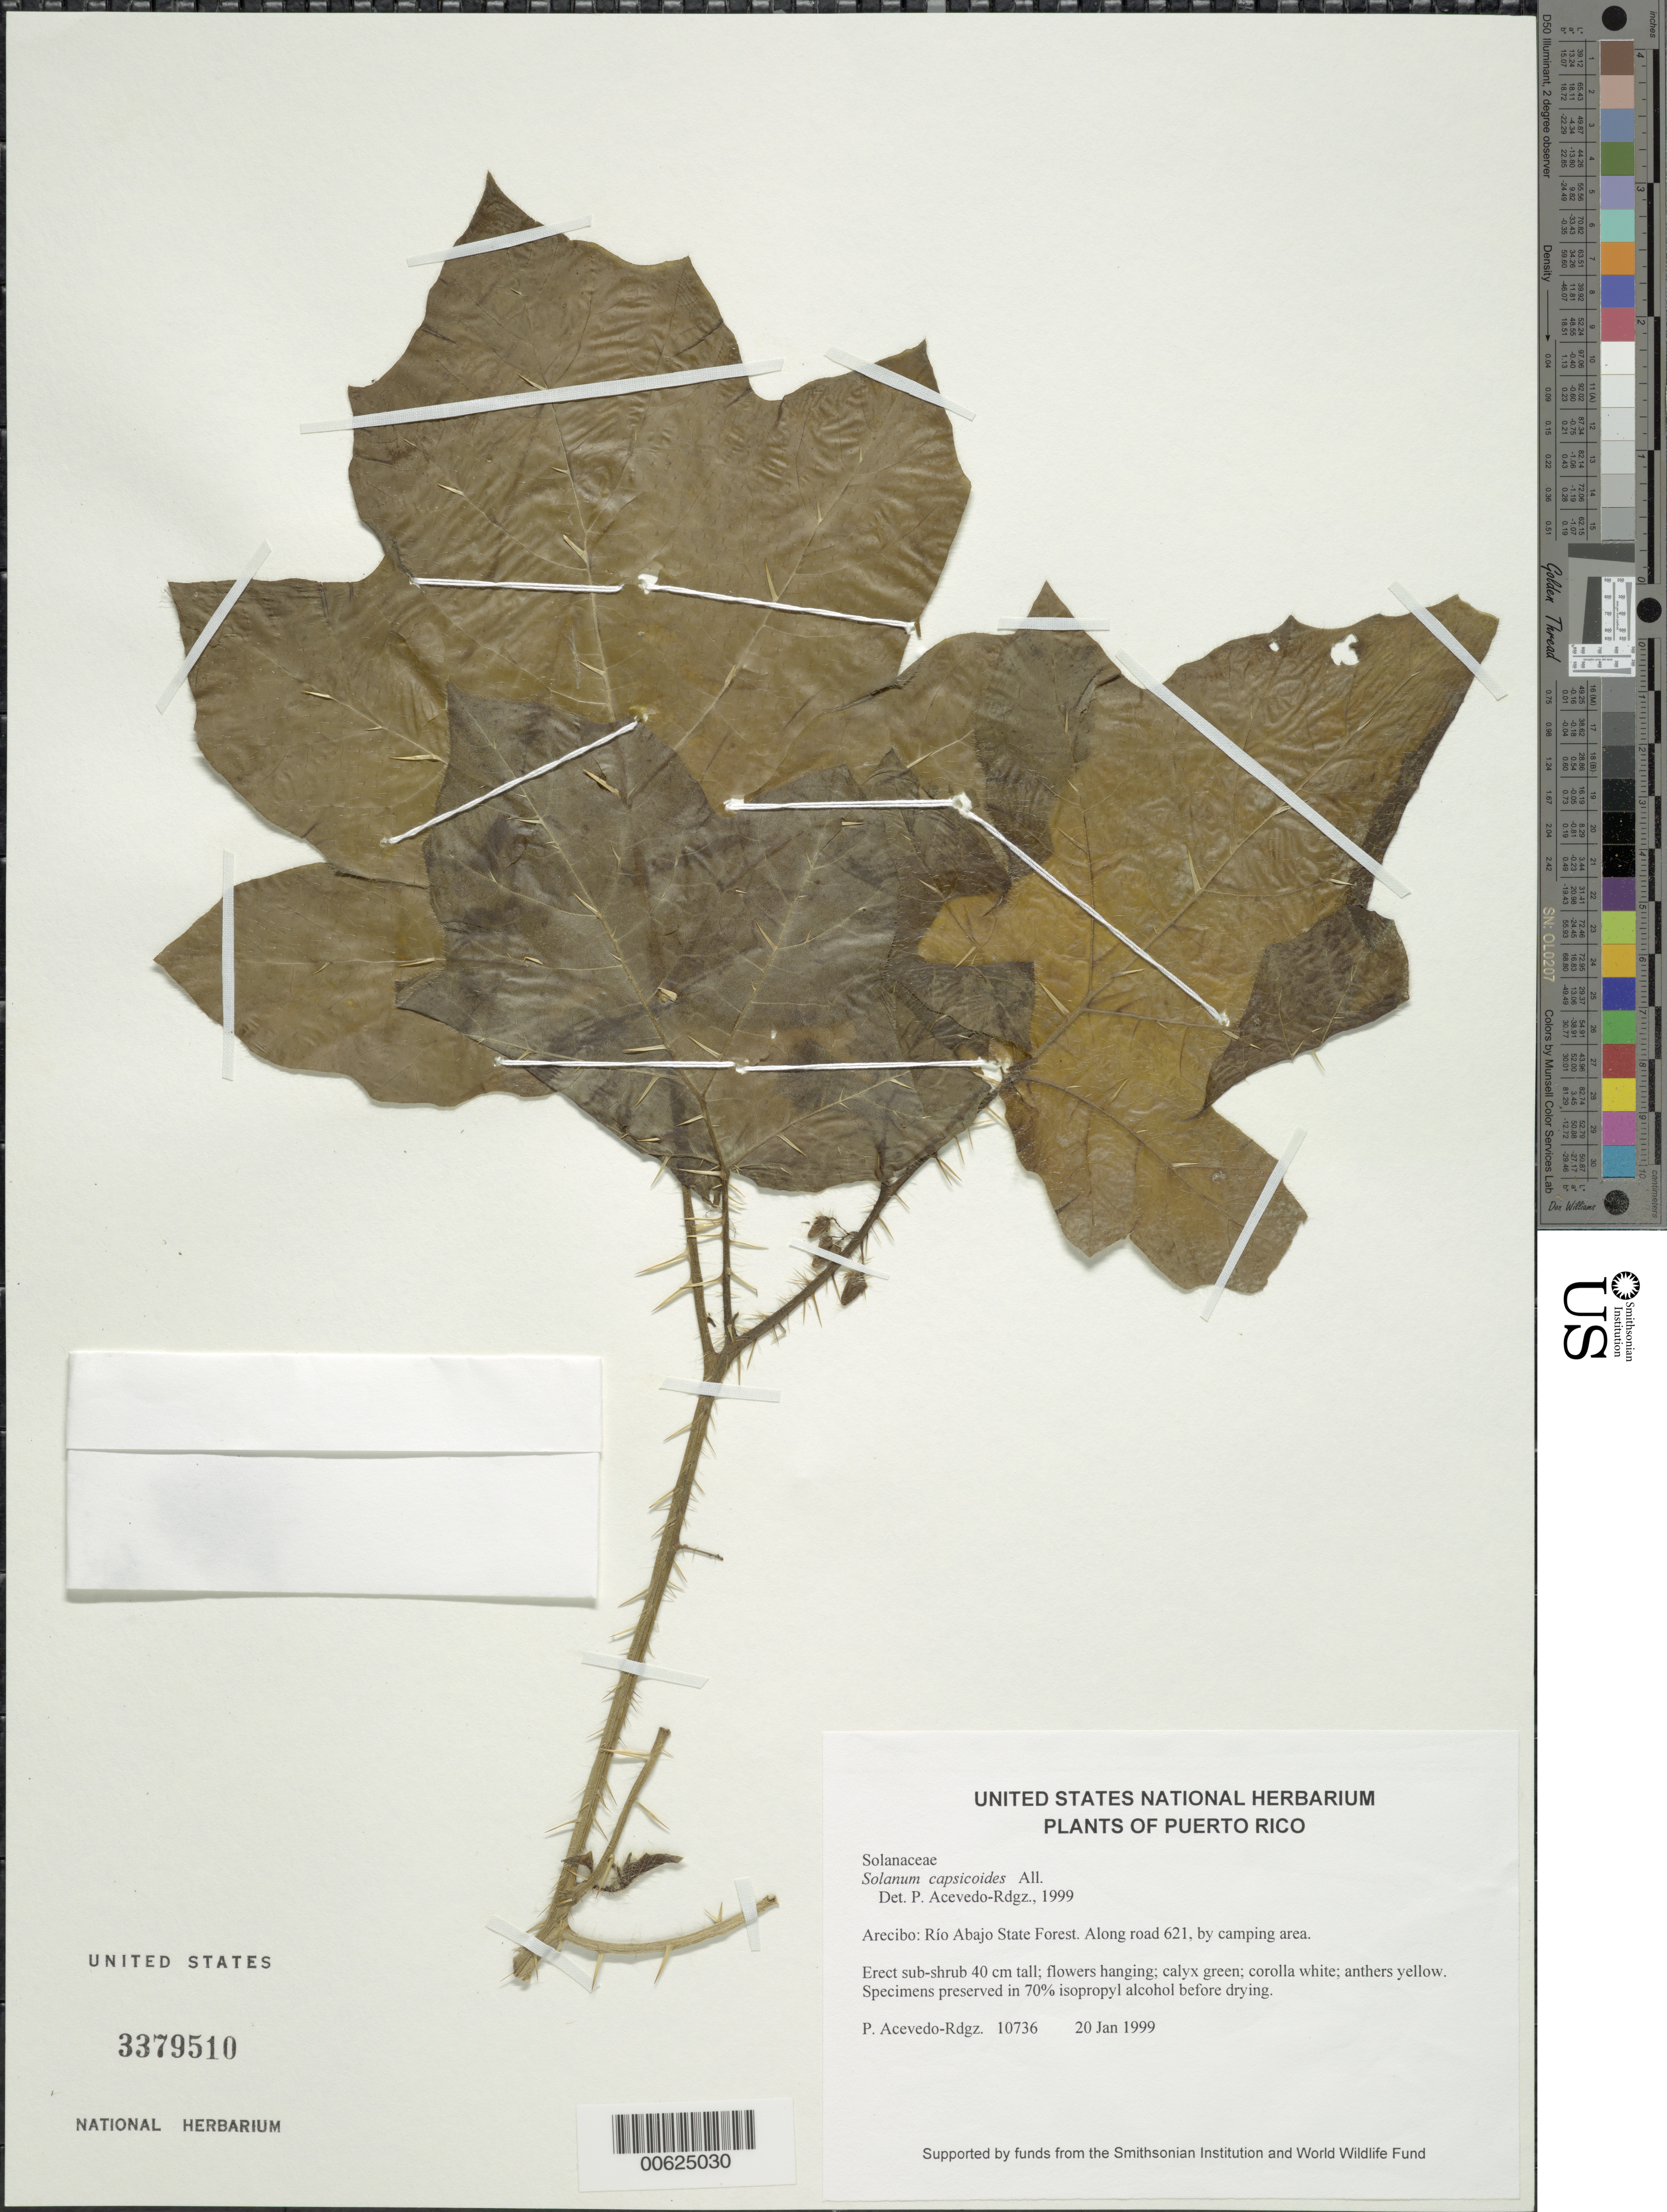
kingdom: Plantae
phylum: Tracheophyta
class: Magnoliopsida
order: Solanales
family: Solanaceae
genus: Solanum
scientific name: Solanum capsicoides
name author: All.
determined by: Acevedo-Rodríguez, P., (BOT), Smithsonian Institution - National Museum of Natural History (UNITED STATES)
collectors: P. Acevedo-Rodr.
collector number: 10736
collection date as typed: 20 Jan 1999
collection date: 1999-01-20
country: Puerto Rico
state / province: Arecibo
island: Puerto Rico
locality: Arecibo; Río Abajo State Forest. Along road 621, by camping area.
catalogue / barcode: US 3379510